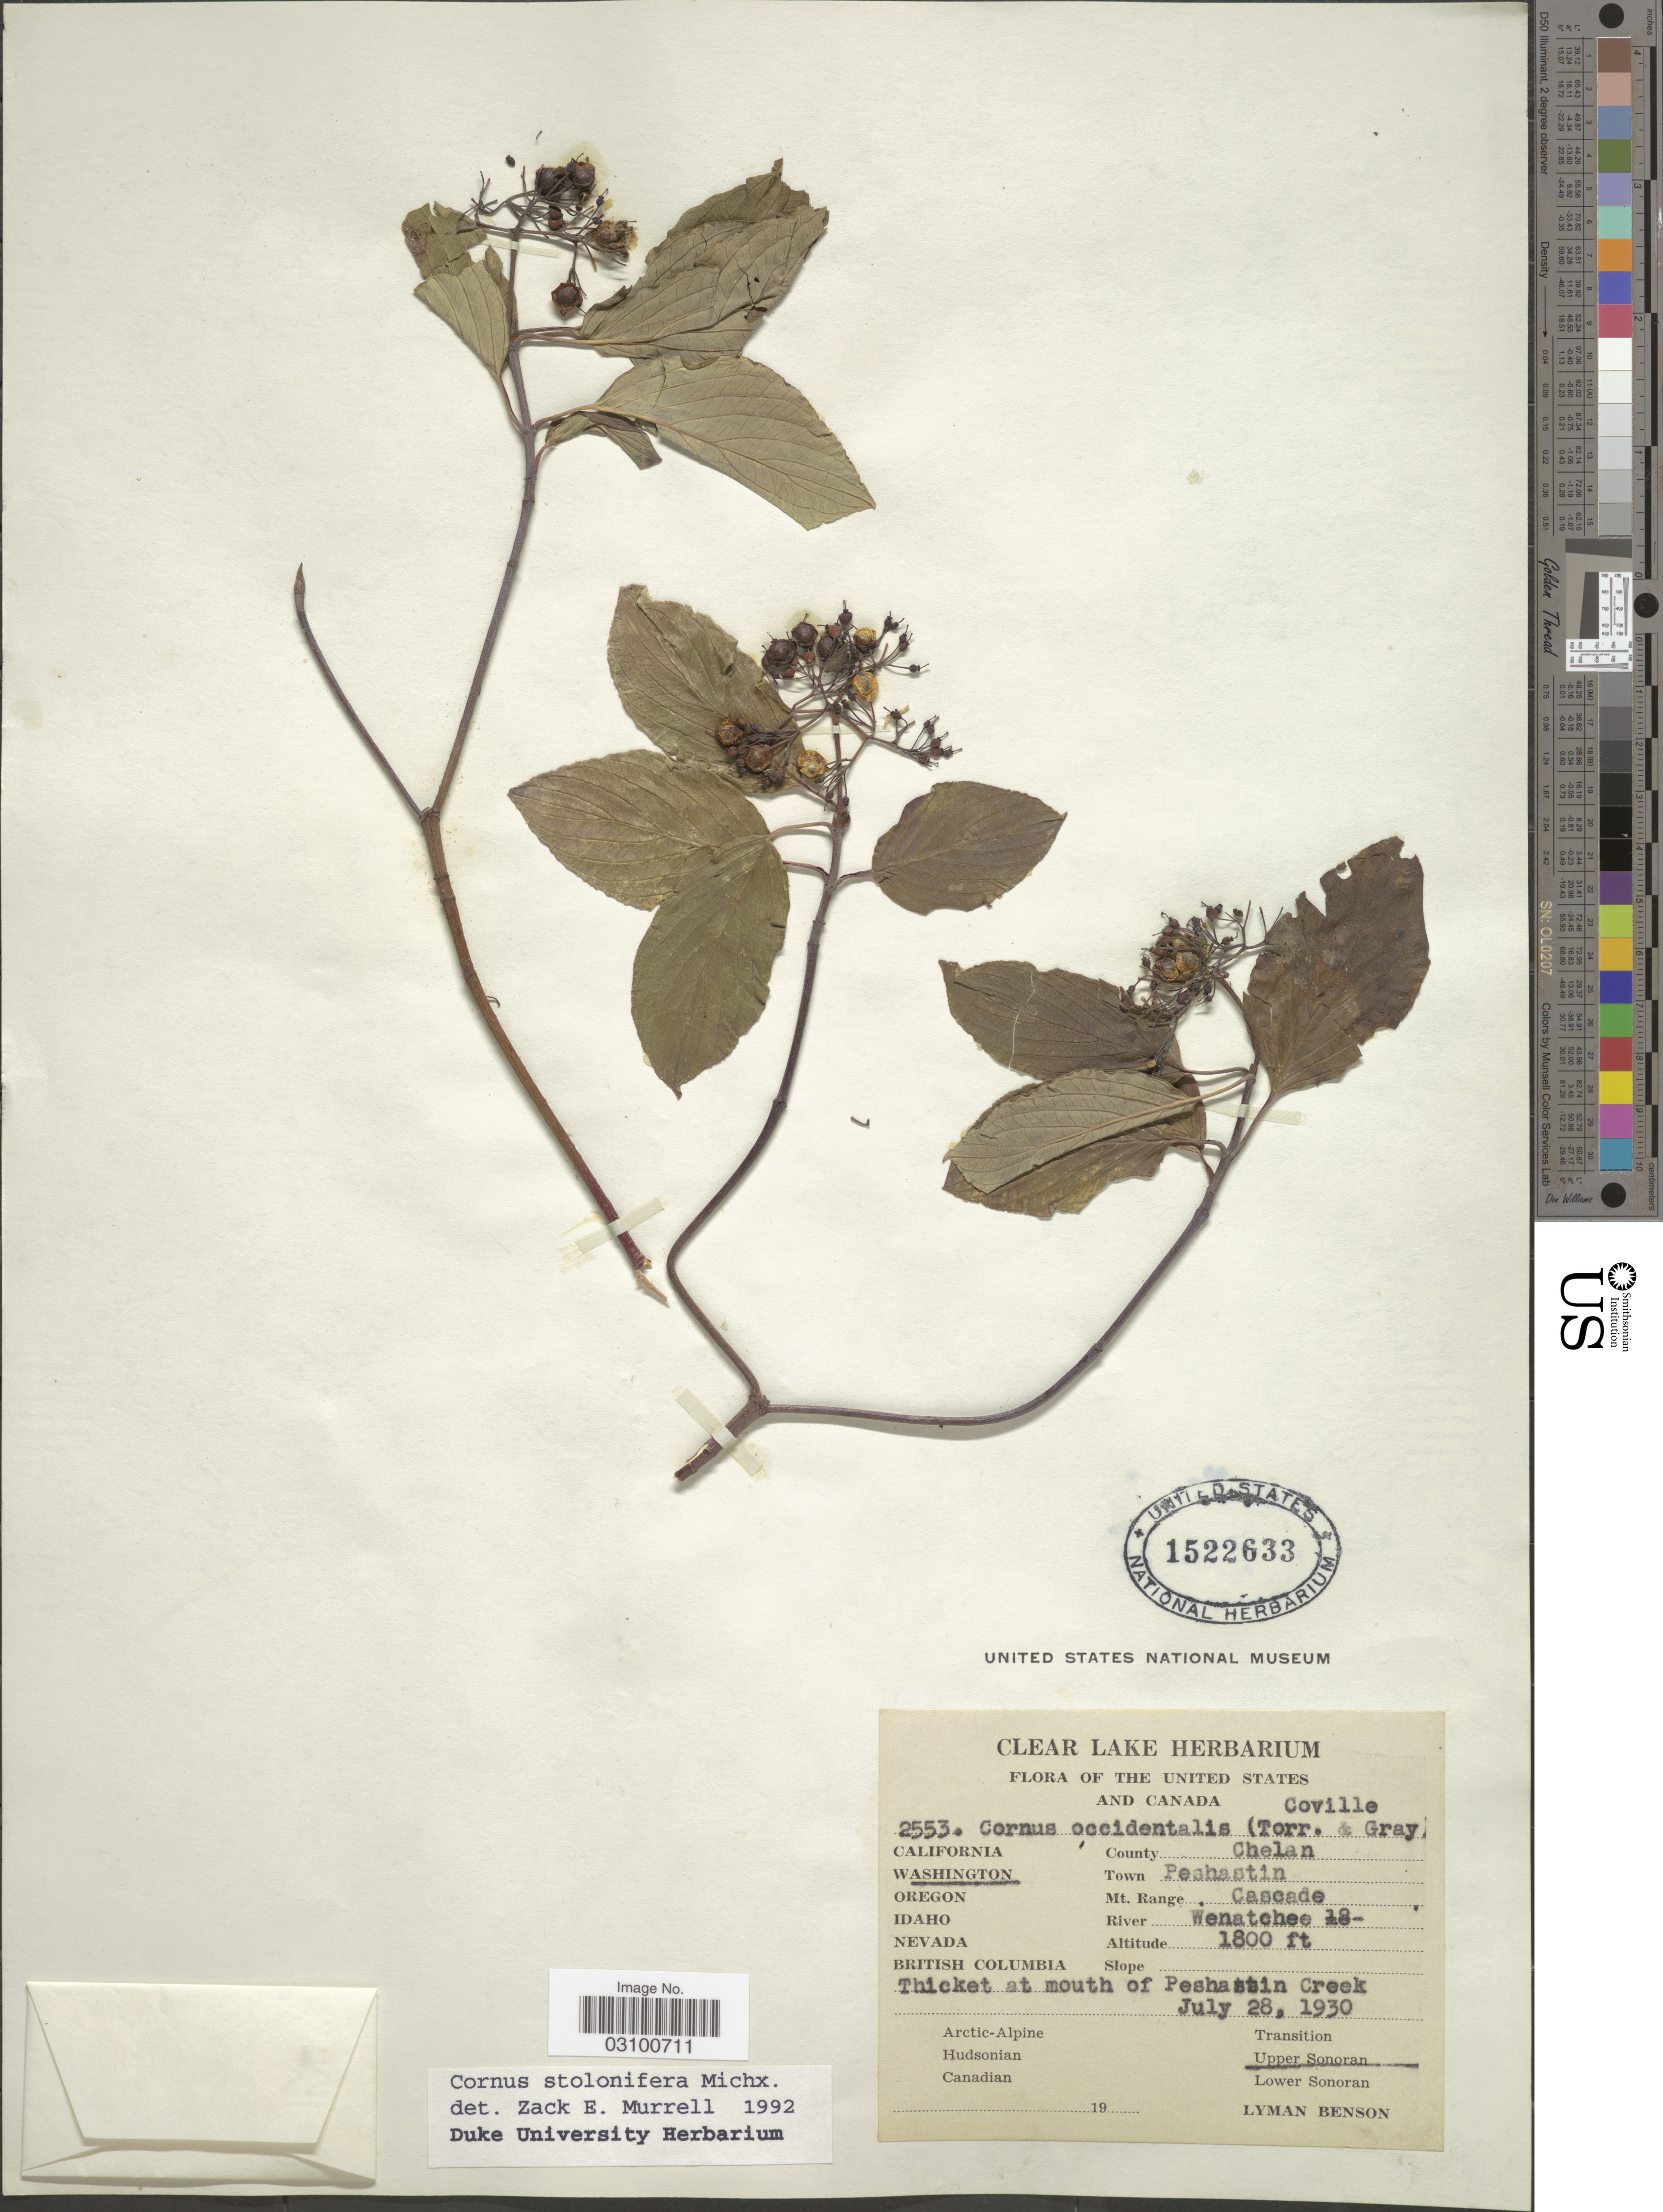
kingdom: Plantae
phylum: Tracheophyta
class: Magnoliopsida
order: Cornales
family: Cornaceae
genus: Cornus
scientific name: Cornus sericea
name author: L.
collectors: L. D. Benson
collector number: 2553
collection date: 1930-07-28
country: United States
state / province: Washington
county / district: Chelan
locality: County Chelan. Town Peshastin. Mt. Range Cascade. River Wenatchee. Thciket at mouth of Peshastin Creek.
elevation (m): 549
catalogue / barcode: US 1522633